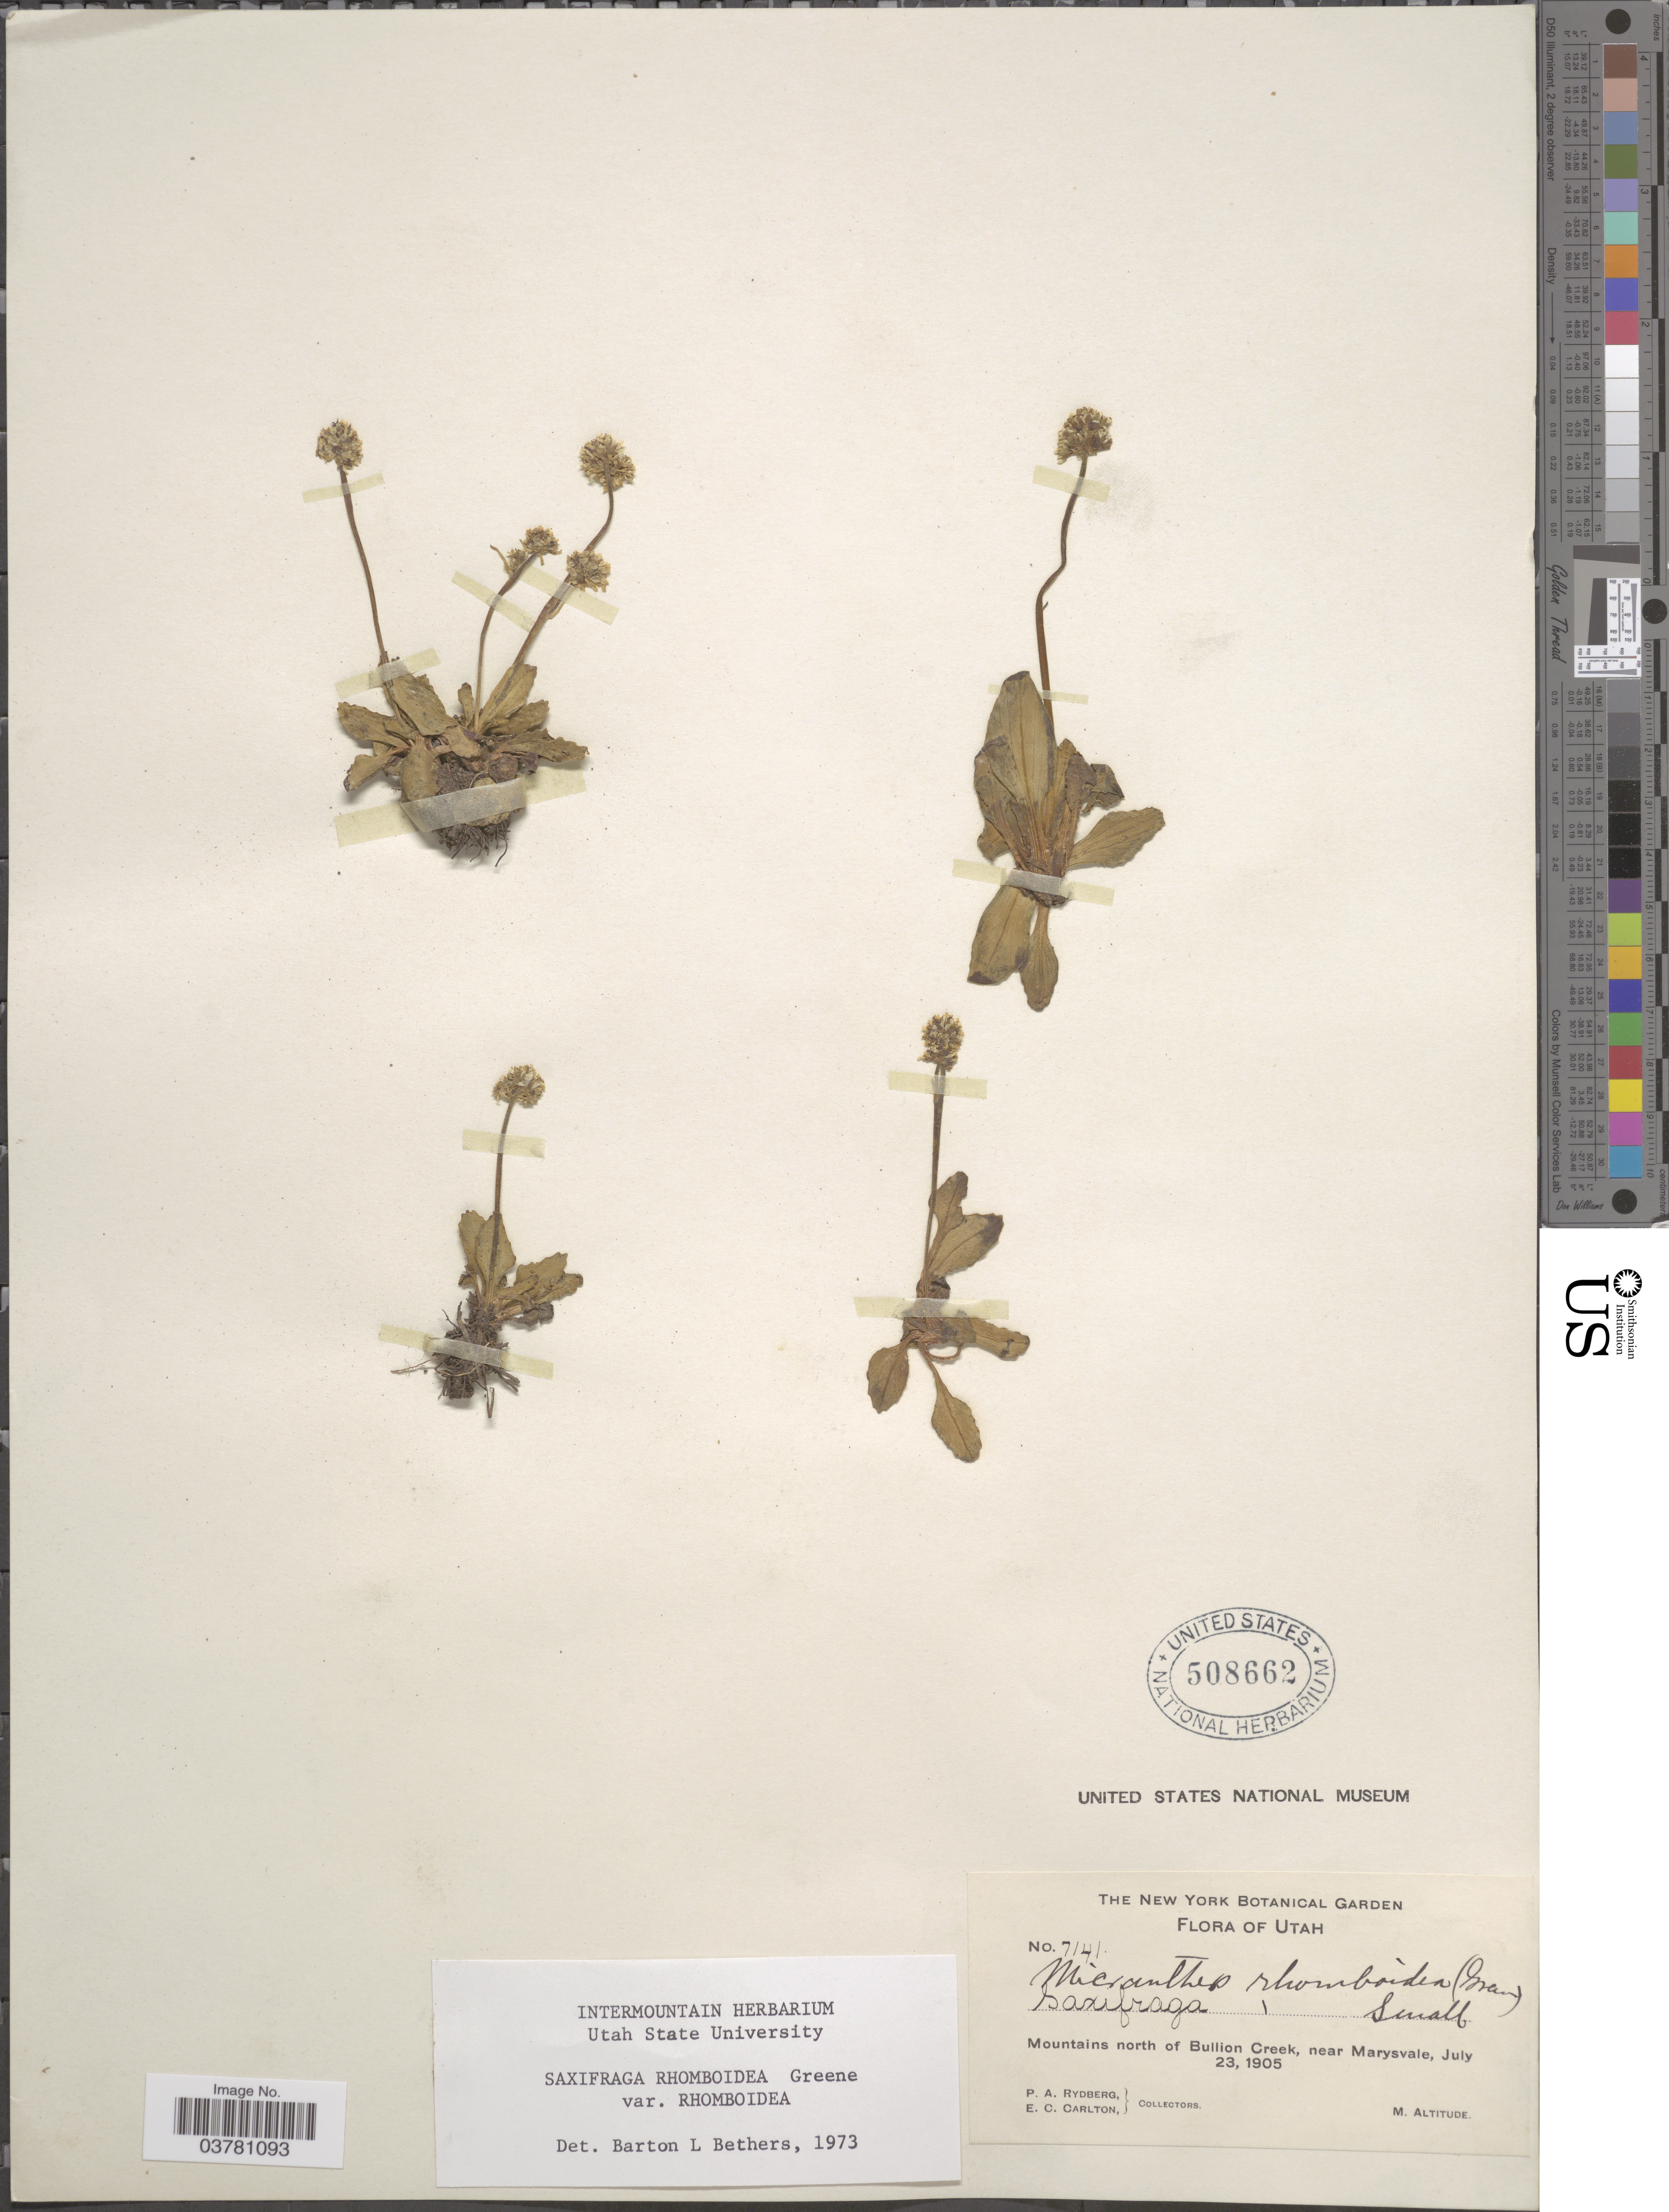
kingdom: Plantae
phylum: Tracheophyta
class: Magnoliopsida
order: Saxifragales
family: Saxifragaceae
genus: Micranthes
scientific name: Micranthes rhomboidea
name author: (Greene) Small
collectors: P. A. Rydberg & E. Carlton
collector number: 7141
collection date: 1905-07-23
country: United States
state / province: Utah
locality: Mountains north of Bullion Creek, near Marysvale.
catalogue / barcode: US 508662